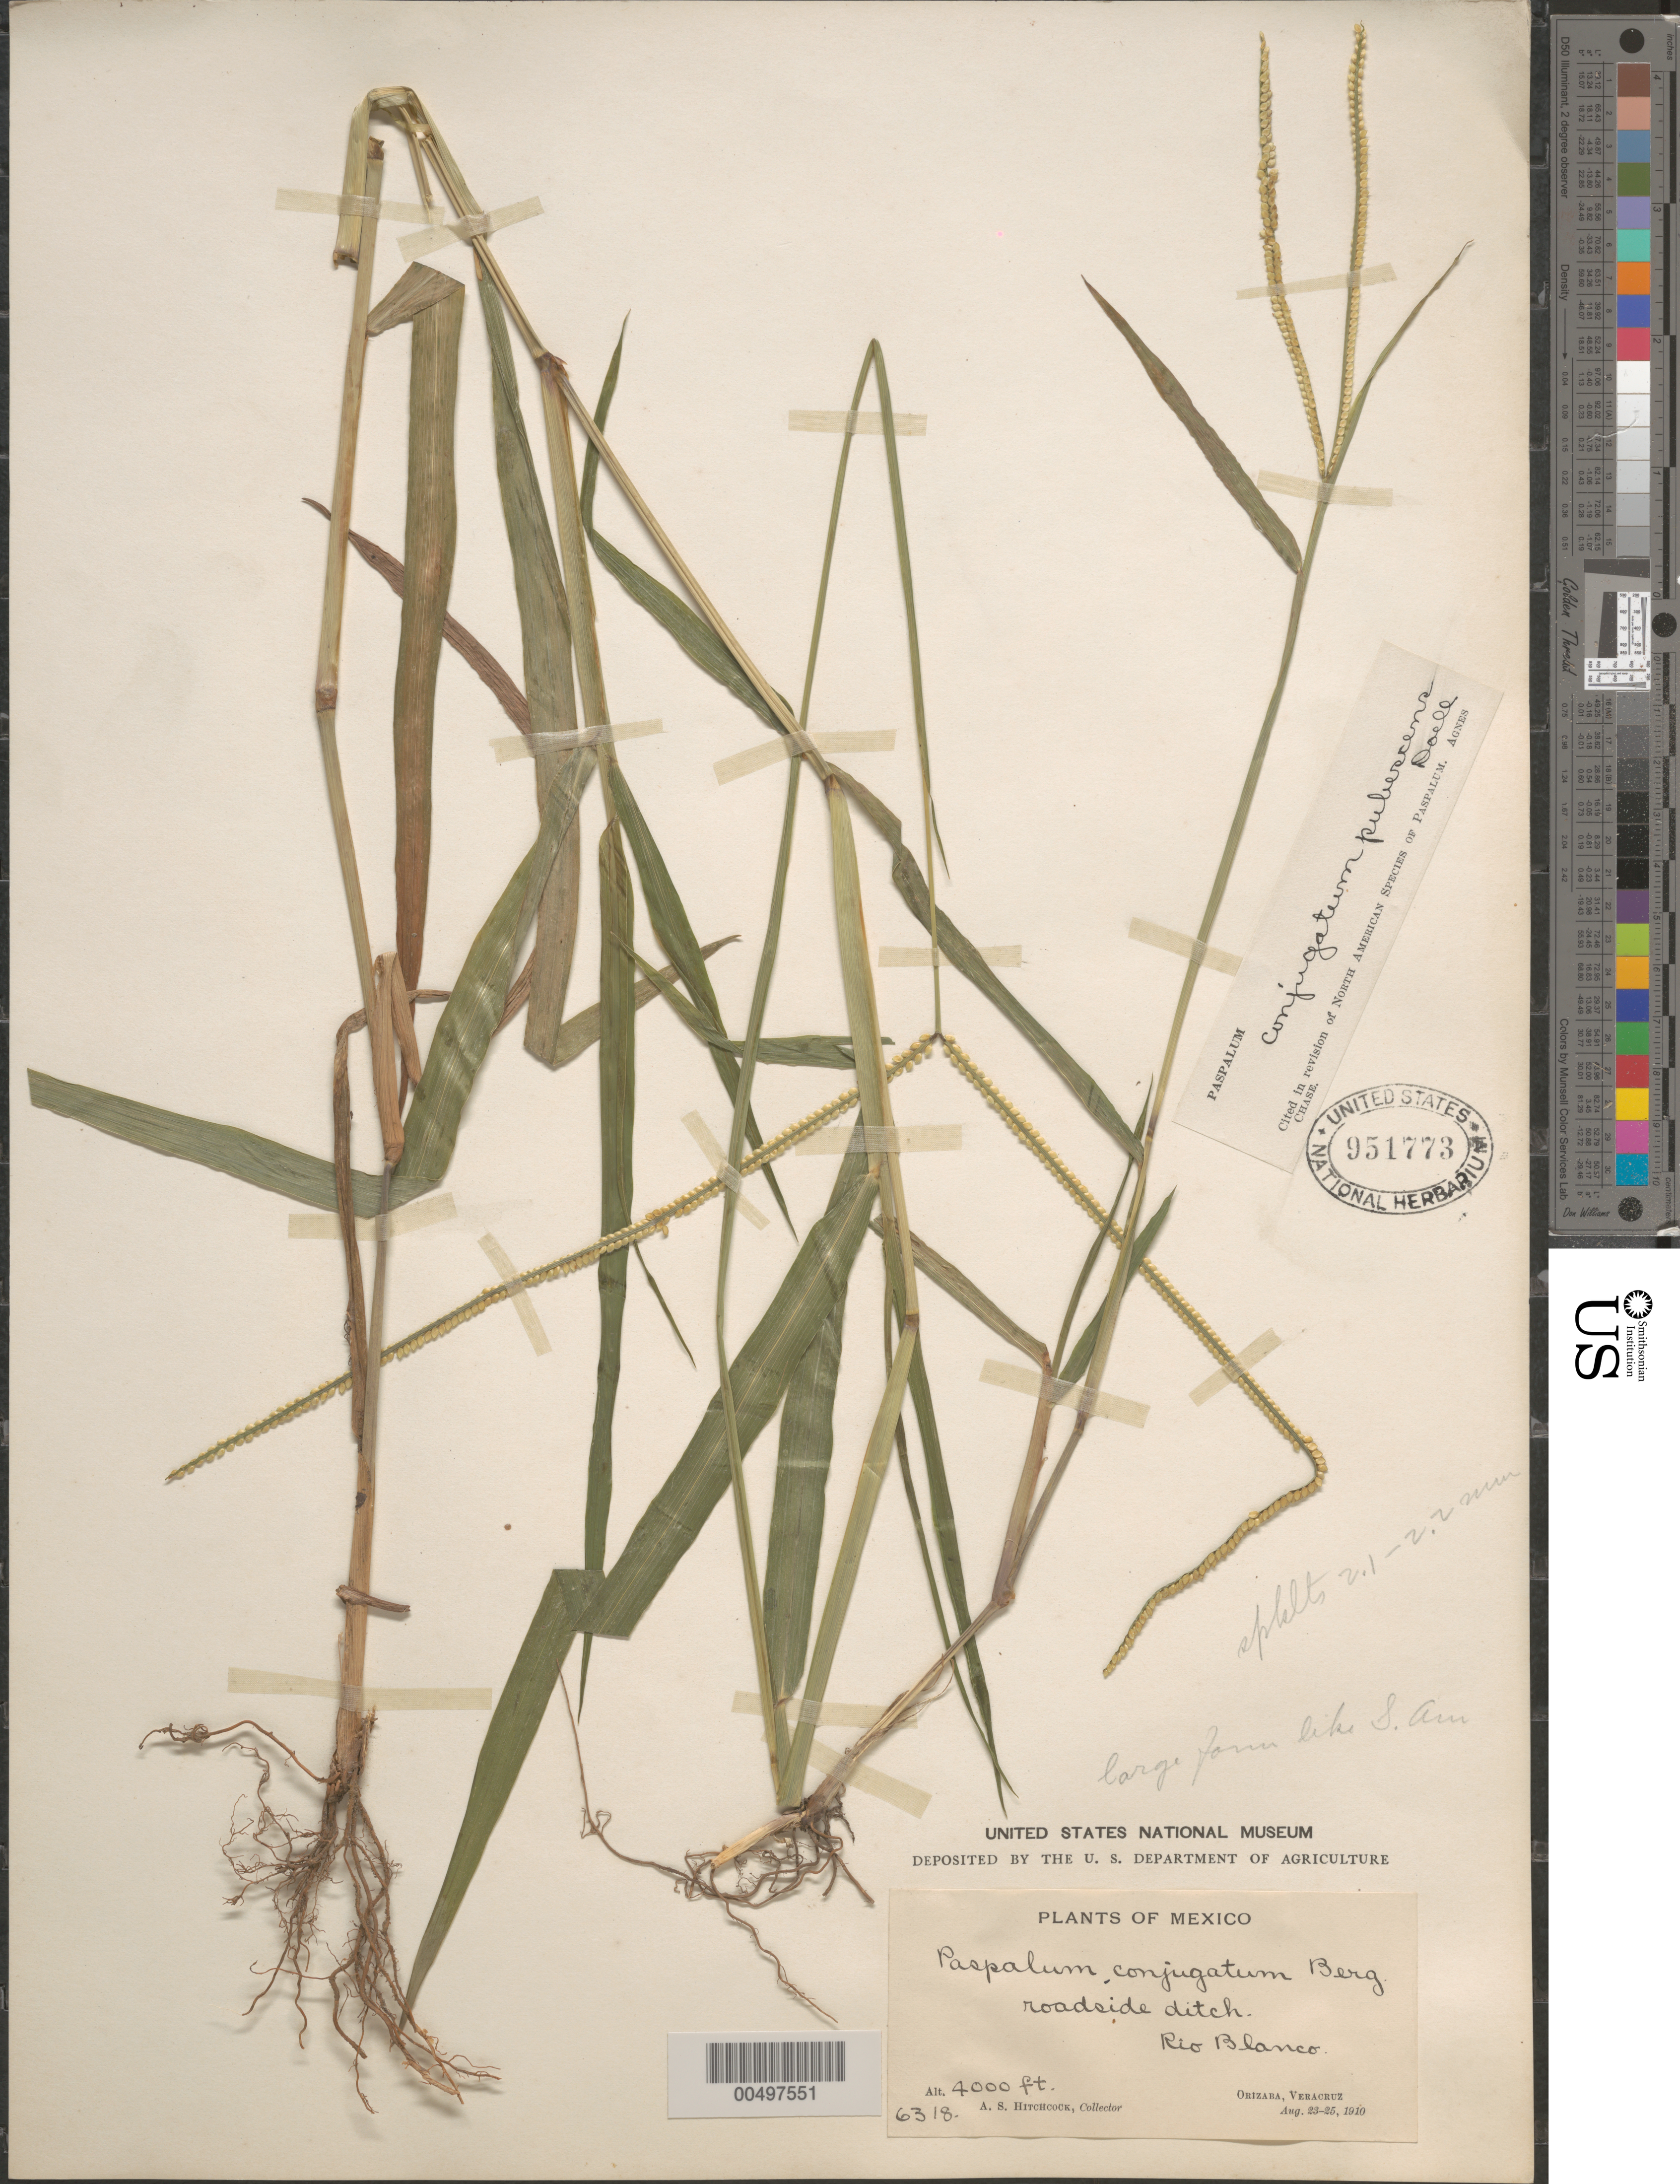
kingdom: Plantae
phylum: Tracheophyta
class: Liliopsida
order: Poales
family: Poaceae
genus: Paspalum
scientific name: Paspalum conjugatum var. pubescens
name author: Döll in Mart.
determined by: Chase, [M.] Agnes, (US)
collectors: A. S. Hitchcock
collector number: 6318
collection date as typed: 23 Aug 1910 to 25 Aug 1910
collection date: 1910-08-23/1910-08-25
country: Mexico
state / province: Veracruz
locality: Rio Blanco, Orizaba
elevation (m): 1219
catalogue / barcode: US 951773